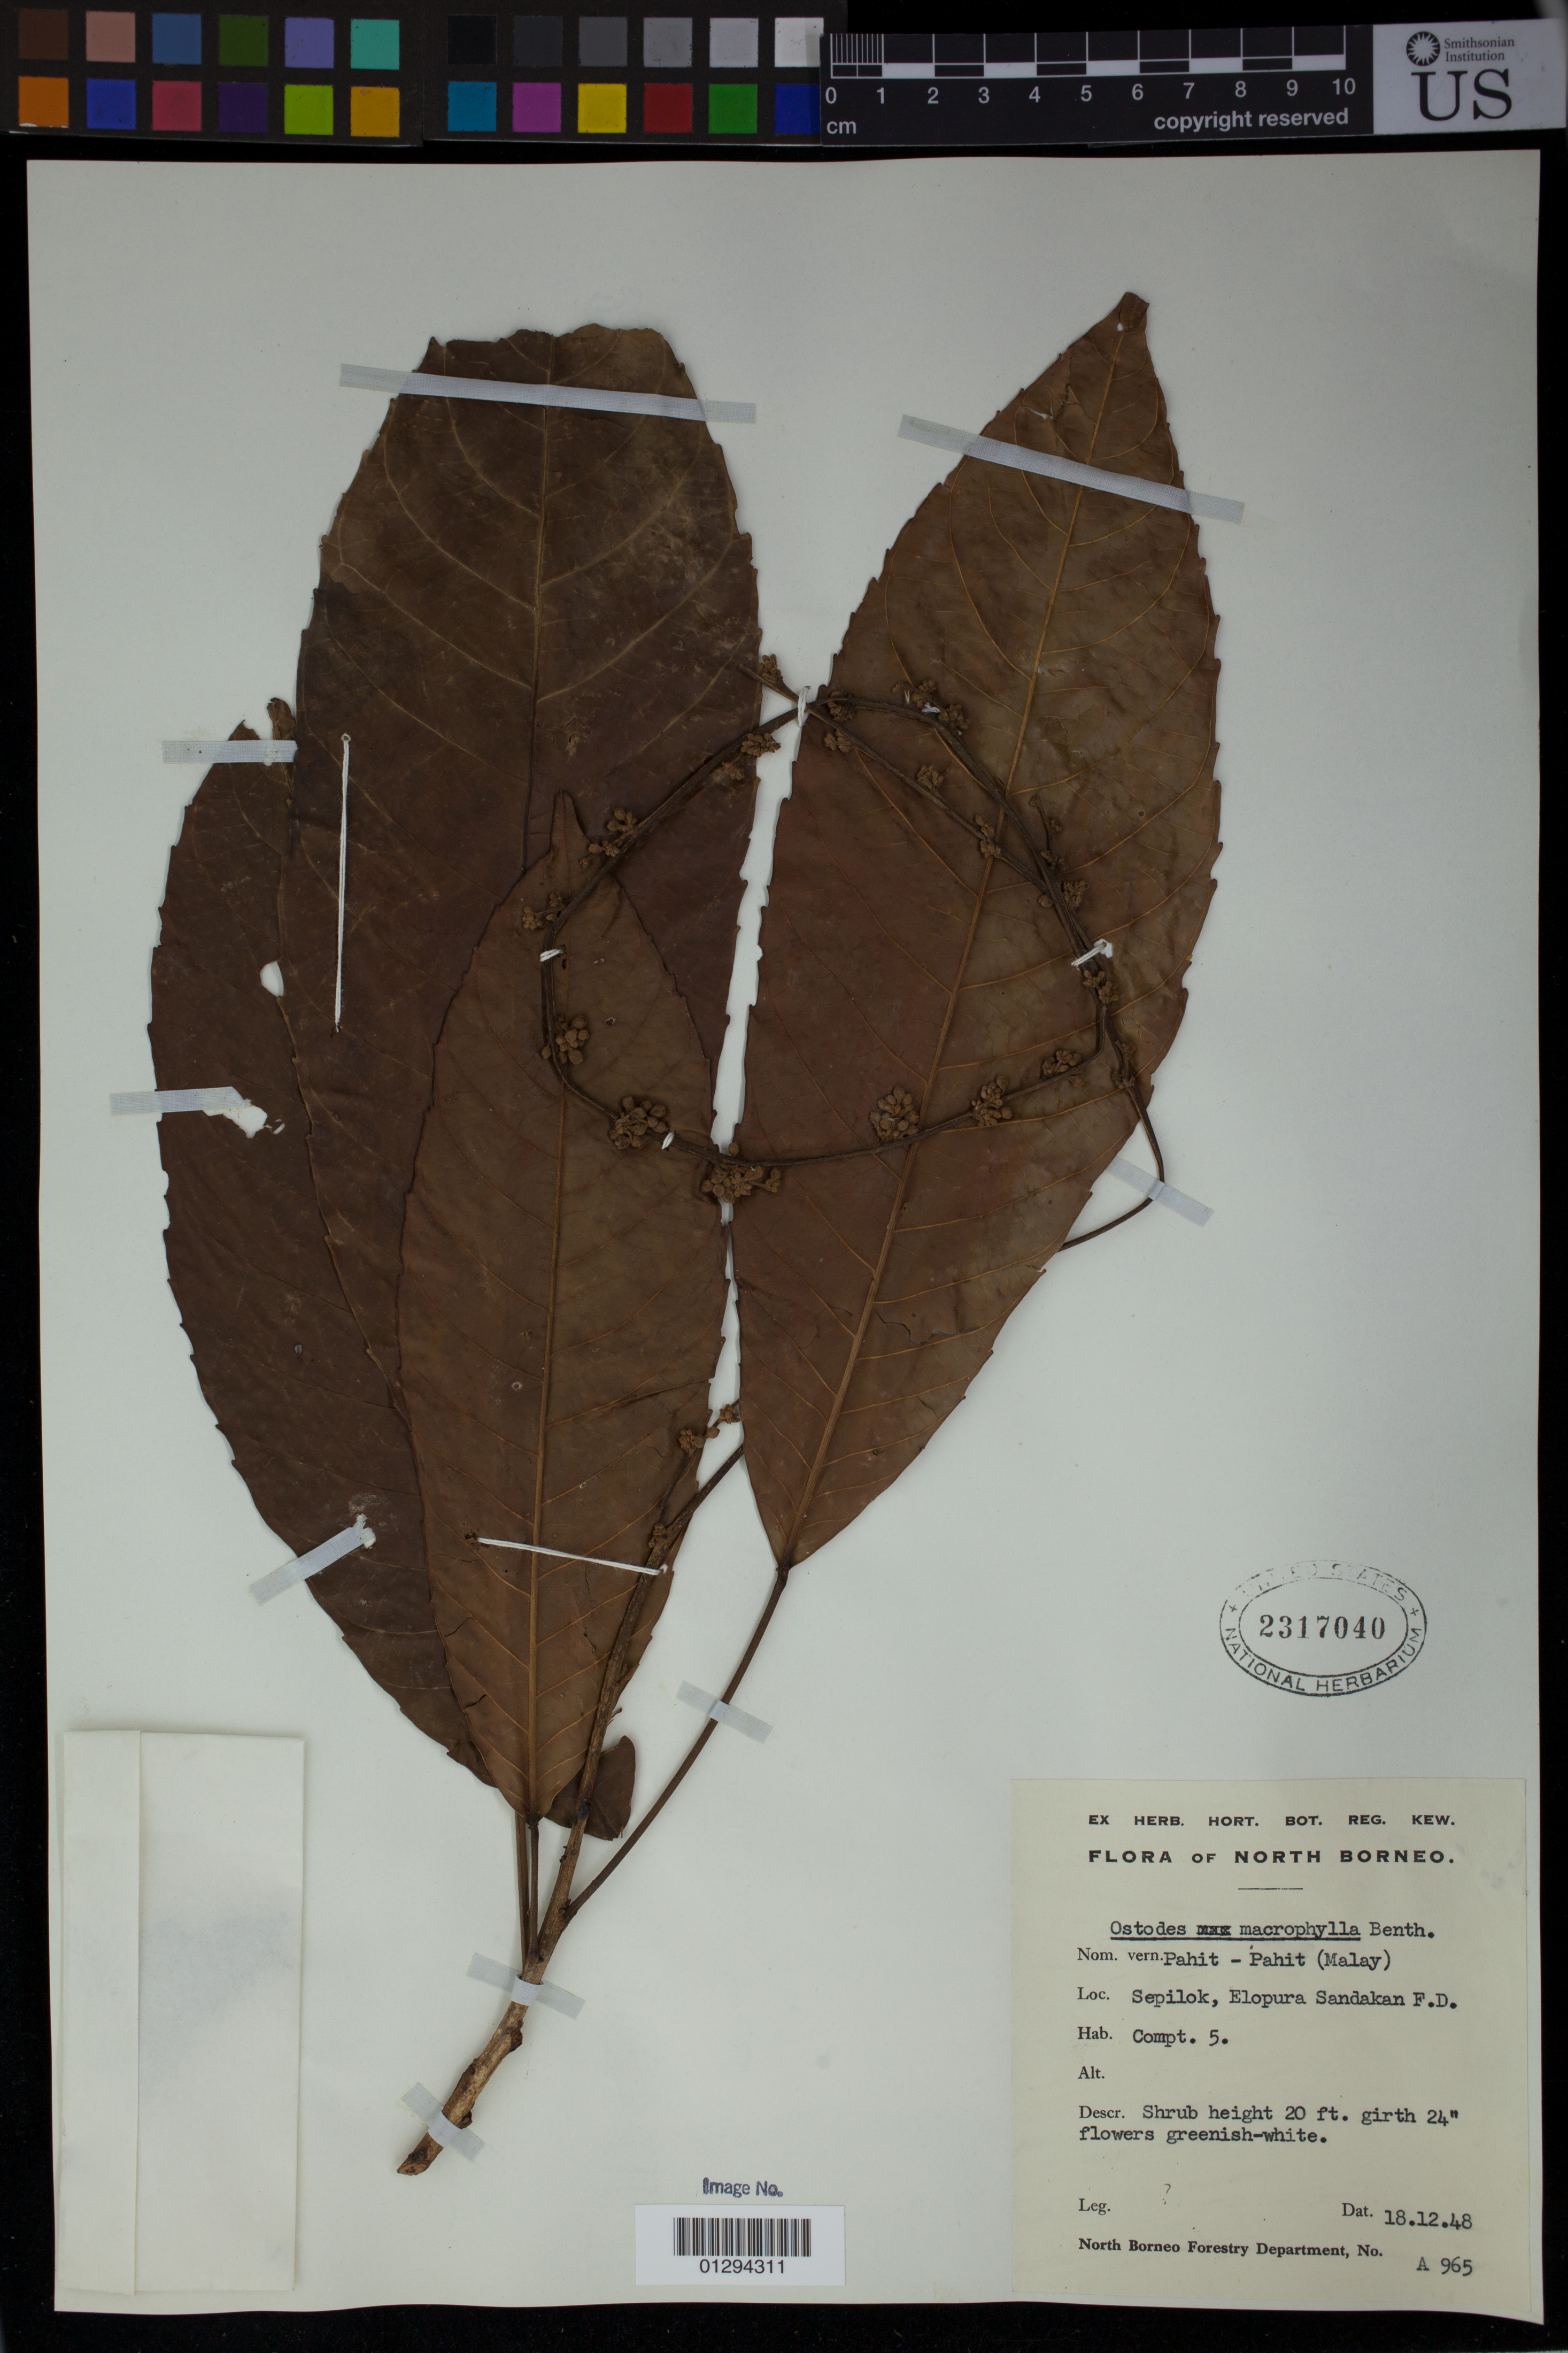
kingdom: Plantae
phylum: Tracheophyta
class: Magnoliopsida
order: Malpighiales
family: Euphorbiaceae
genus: Fahrenheitia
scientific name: Fahrenheitia pendula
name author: (Hassk.) Airy Shaw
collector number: A 965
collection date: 1948-12-18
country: Malaysia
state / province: Sabah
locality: Sepilok, Elopura Sandakan F.D.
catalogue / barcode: US 2317040